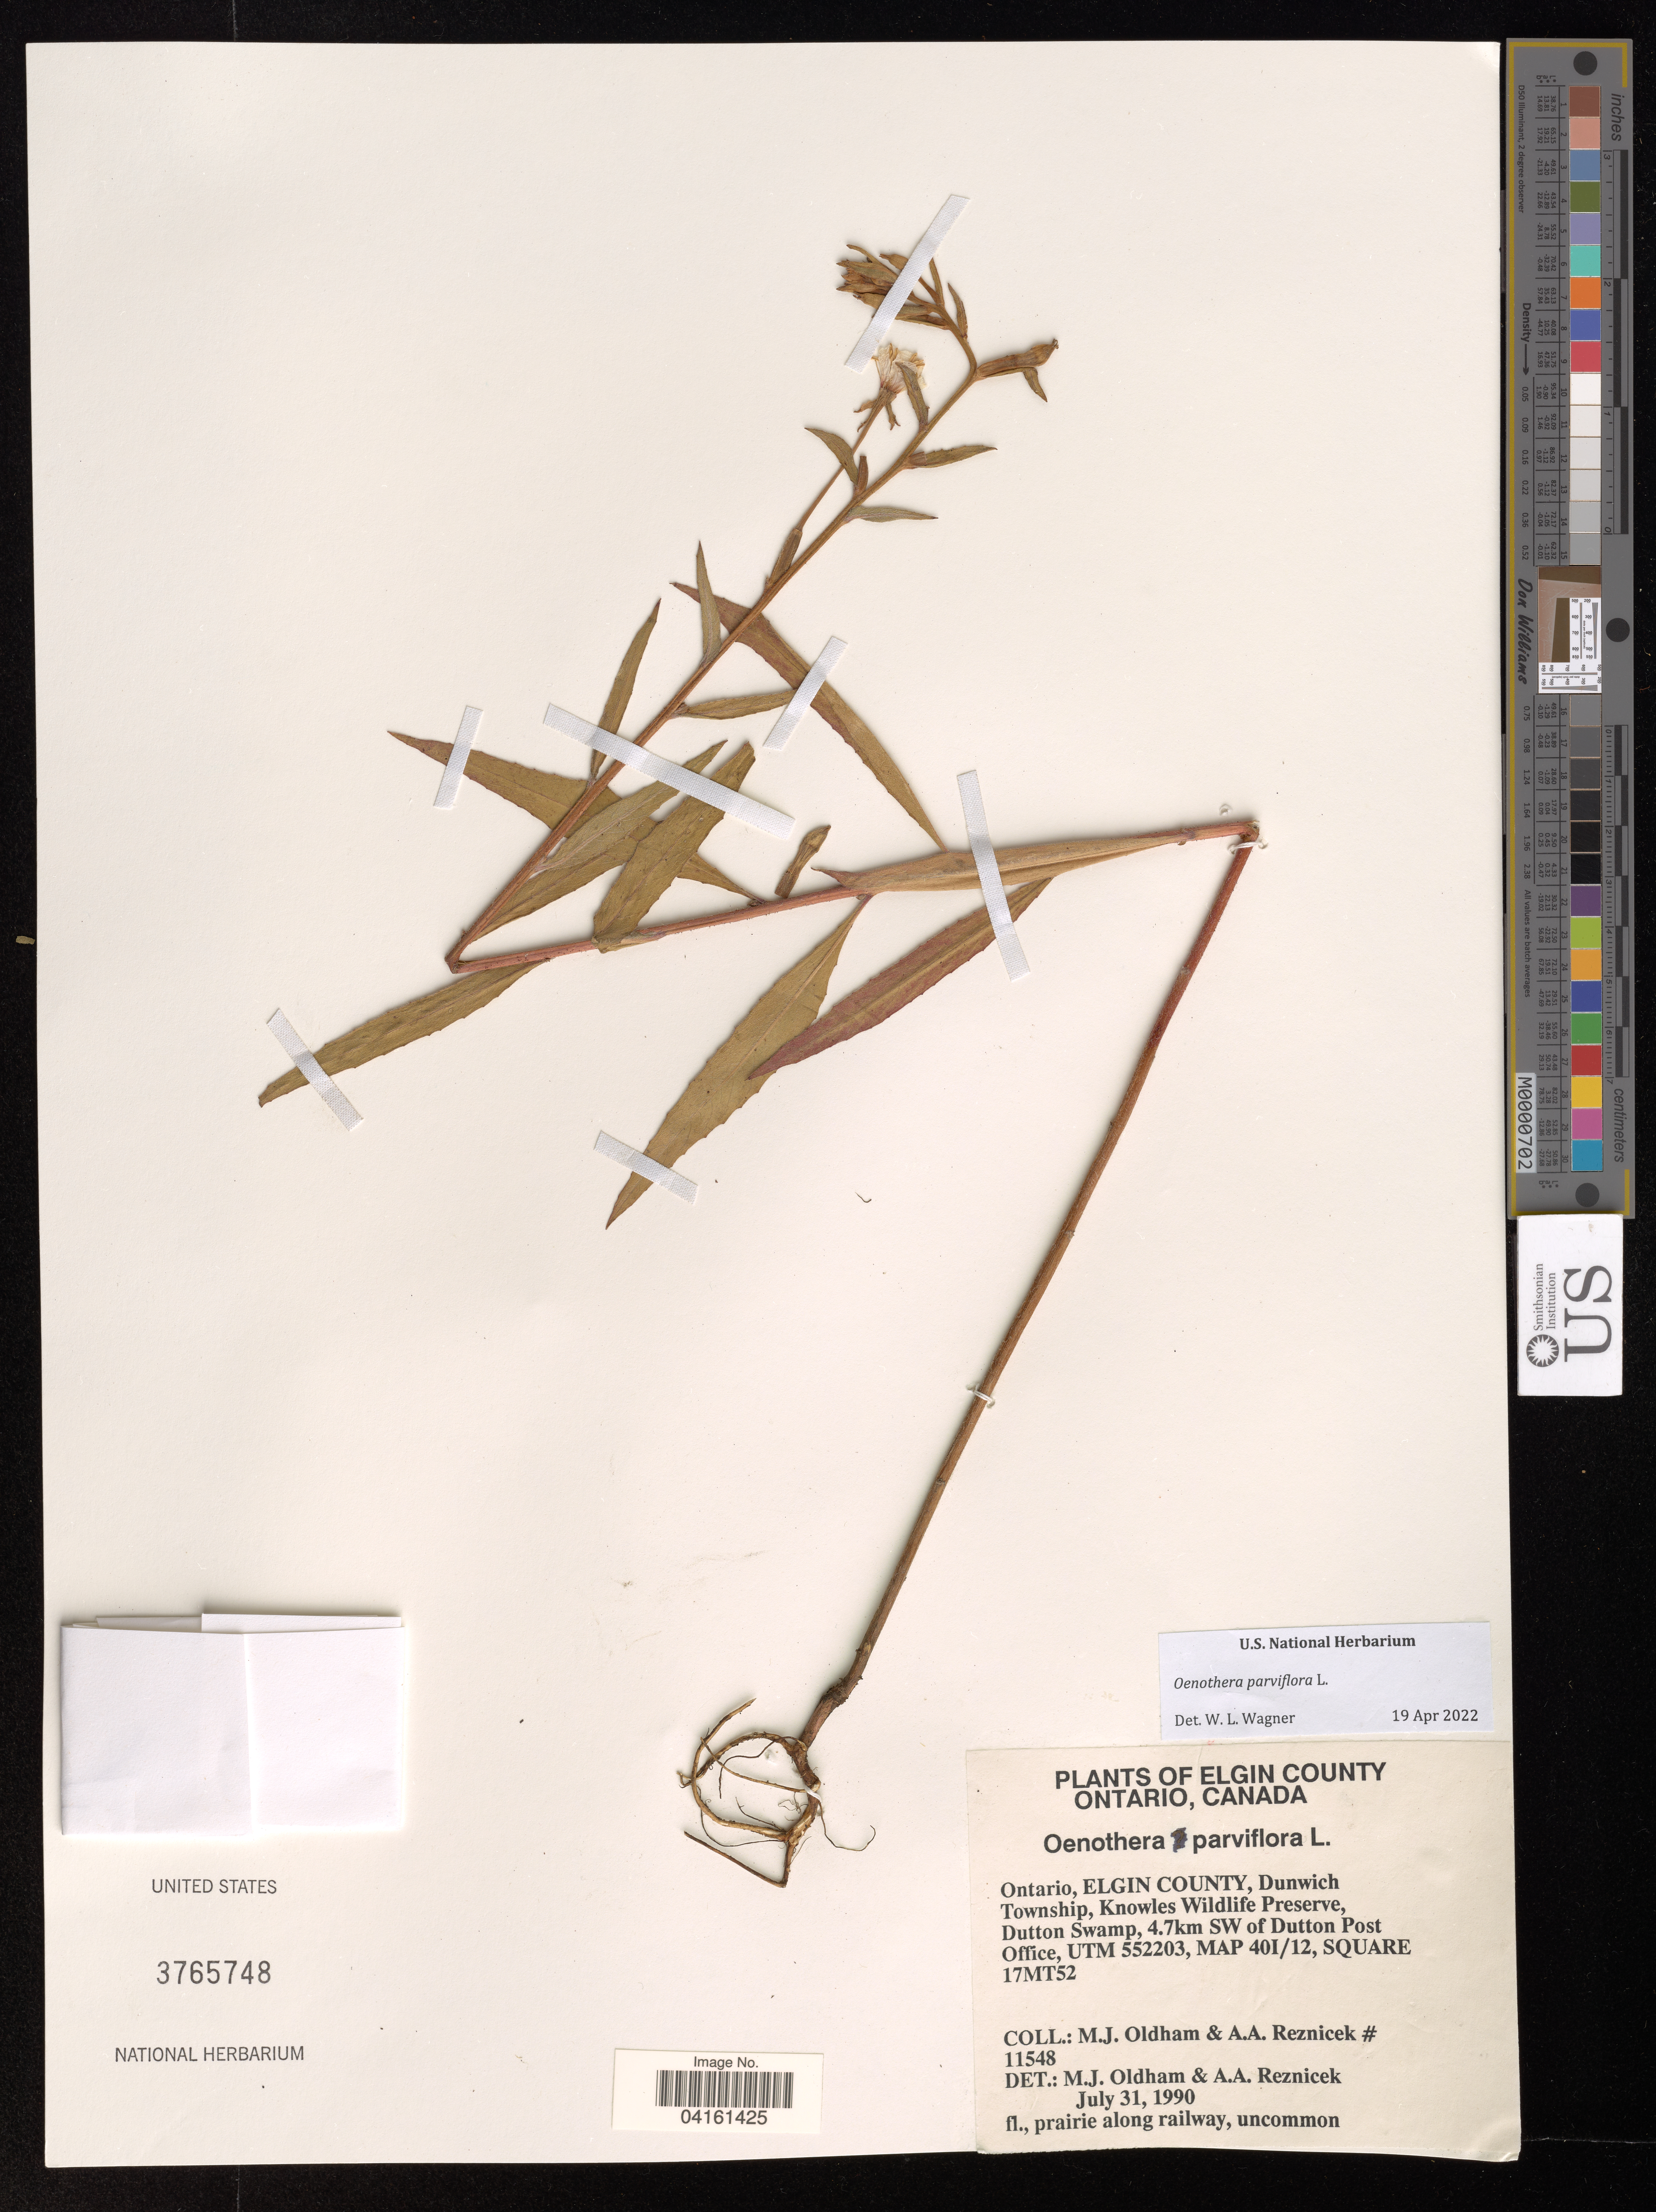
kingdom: Plantae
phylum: Tracheophyta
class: Magnoliopsida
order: Myrtales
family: Onagraceae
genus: Oenothera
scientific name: Oenothera parviflora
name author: L.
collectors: M. Oldham & A. A. Reznicek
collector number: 11548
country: Canada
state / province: Ontario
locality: Elgin County. Dunwich Township, Knowles Wildlife Preserve, Dutton Swamp, 4.7km SW of Dutton Post Office, UTM 552203, MAP 40I/12, Square 17MT52.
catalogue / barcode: US 3765748